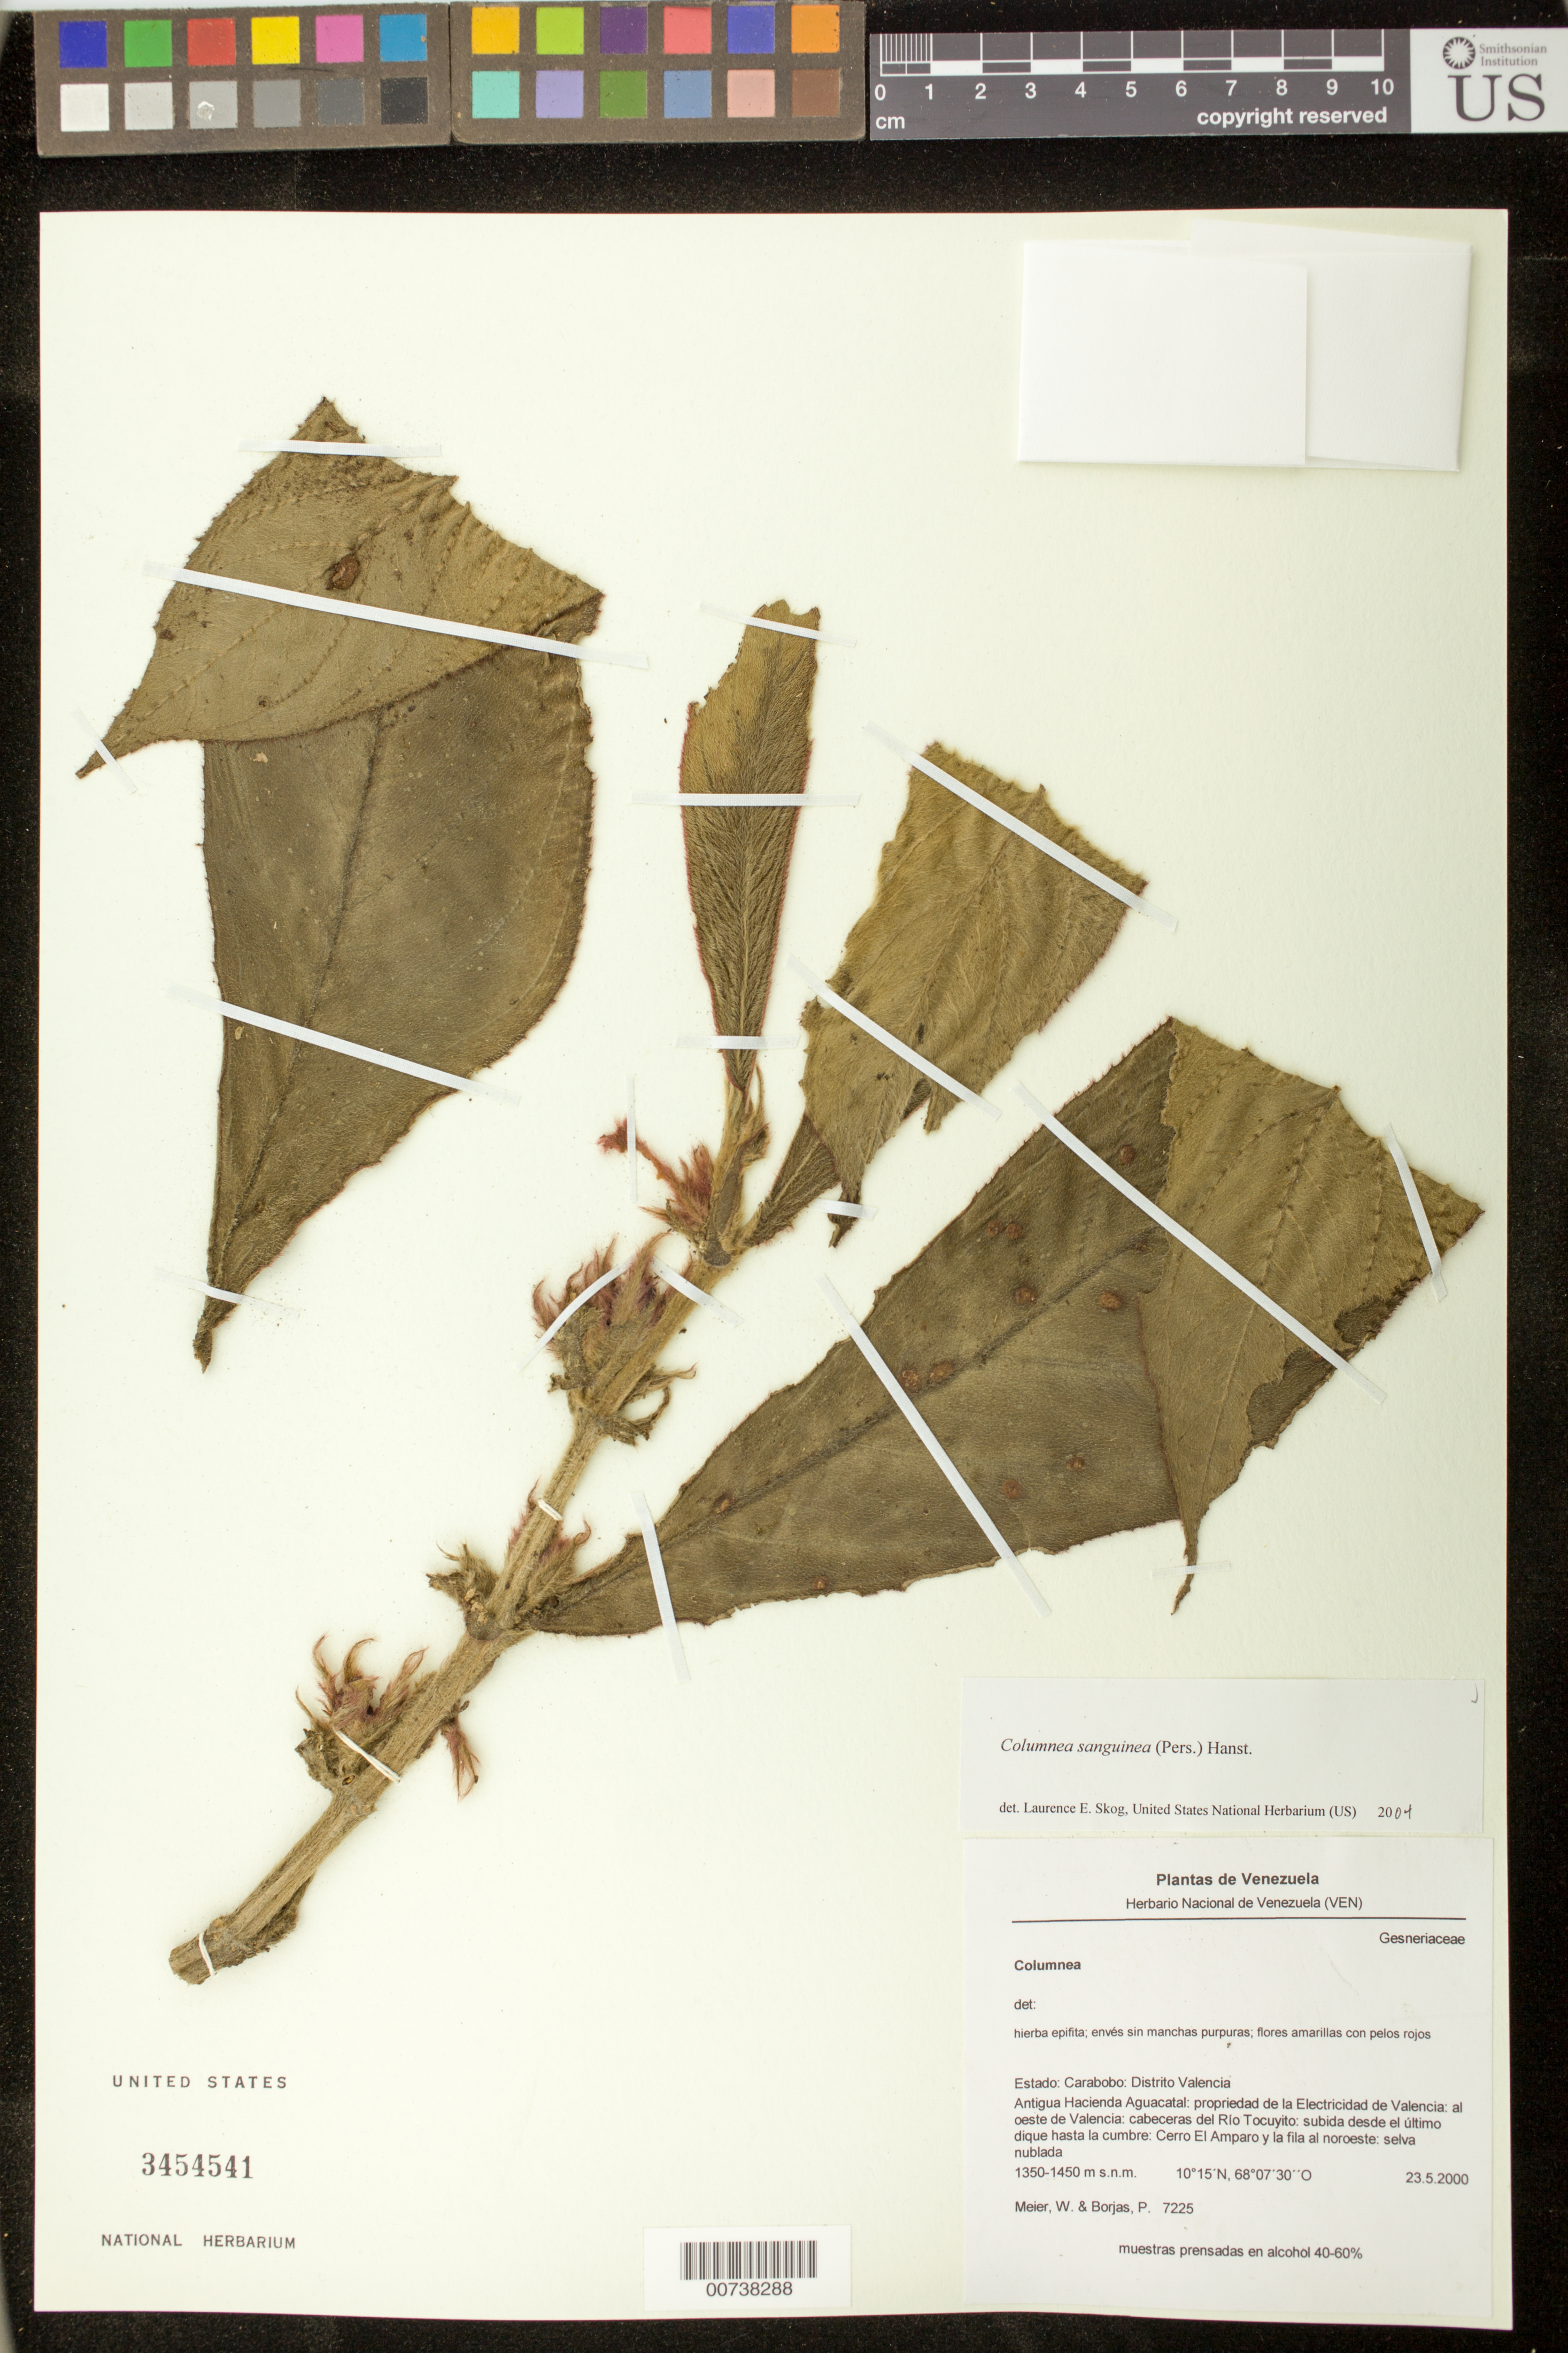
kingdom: Plantae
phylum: Tracheophyta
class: Magnoliopsida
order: Lamiales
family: Gesneriaceae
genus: Columnea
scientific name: Columnea sanguinea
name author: (Pers.) Hanst.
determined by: Skog, Laurence E.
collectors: W. Meier & P. Borjas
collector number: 7225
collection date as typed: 23 May 2000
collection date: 2000-05-23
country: Venezuela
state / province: Carabobo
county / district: Valencia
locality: Distrito Valencia, Antigua Hacienda Aguacatal: propriedad de la Electricidad de Valencia, al oeste de Valencia, cabeceras del Rio Tocuyito, subida desde el último dique hasta la cumbre: Cerro El Amparo y la fila al noroeste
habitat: Selva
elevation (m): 1350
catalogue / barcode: US 3454541